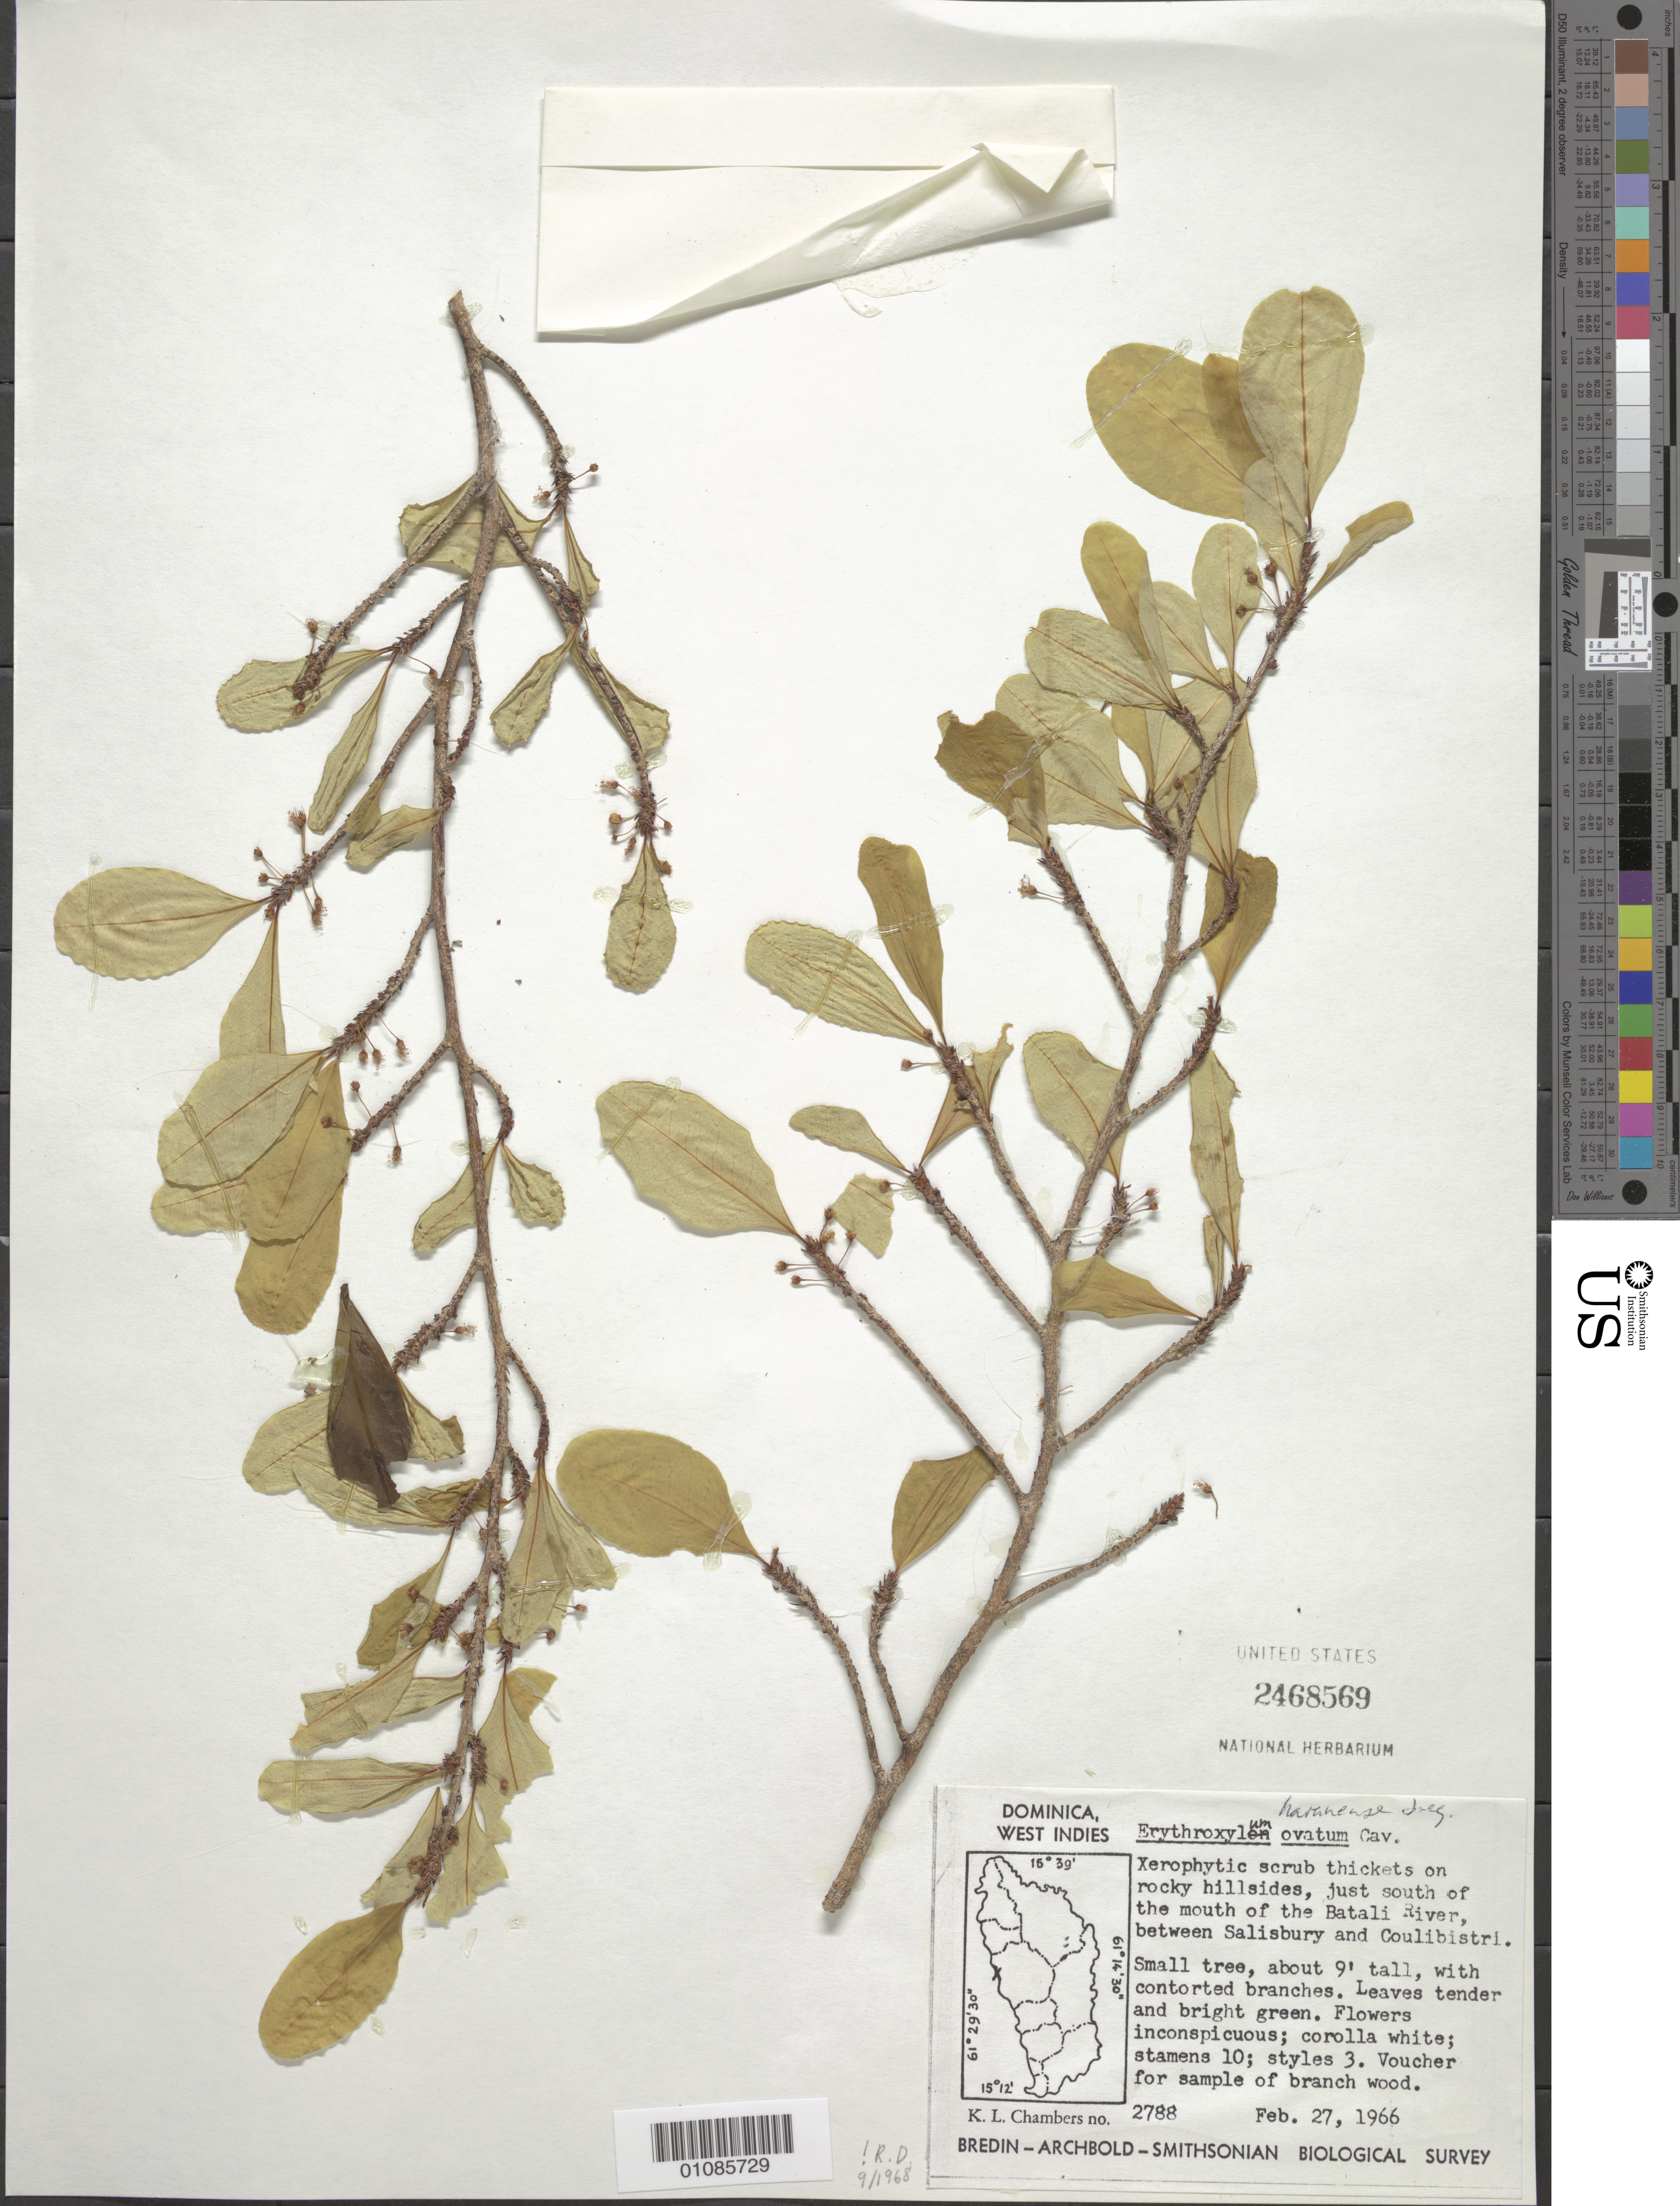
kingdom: Plantae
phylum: Tracheophyta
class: Magnoliopsida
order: Malpighiales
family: Erythroxylaceae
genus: Erythroxylum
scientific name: Erythroxylum havanense var. havanense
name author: Jacq.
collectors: K. L. Chambers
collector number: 2788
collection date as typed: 27 Feb 1966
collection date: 1966-02-27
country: Dominica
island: Dominica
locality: thickets on rocky hillside, just S of the mouth of the Batali River, between Salisbury and Coulibistri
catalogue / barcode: US 2468569